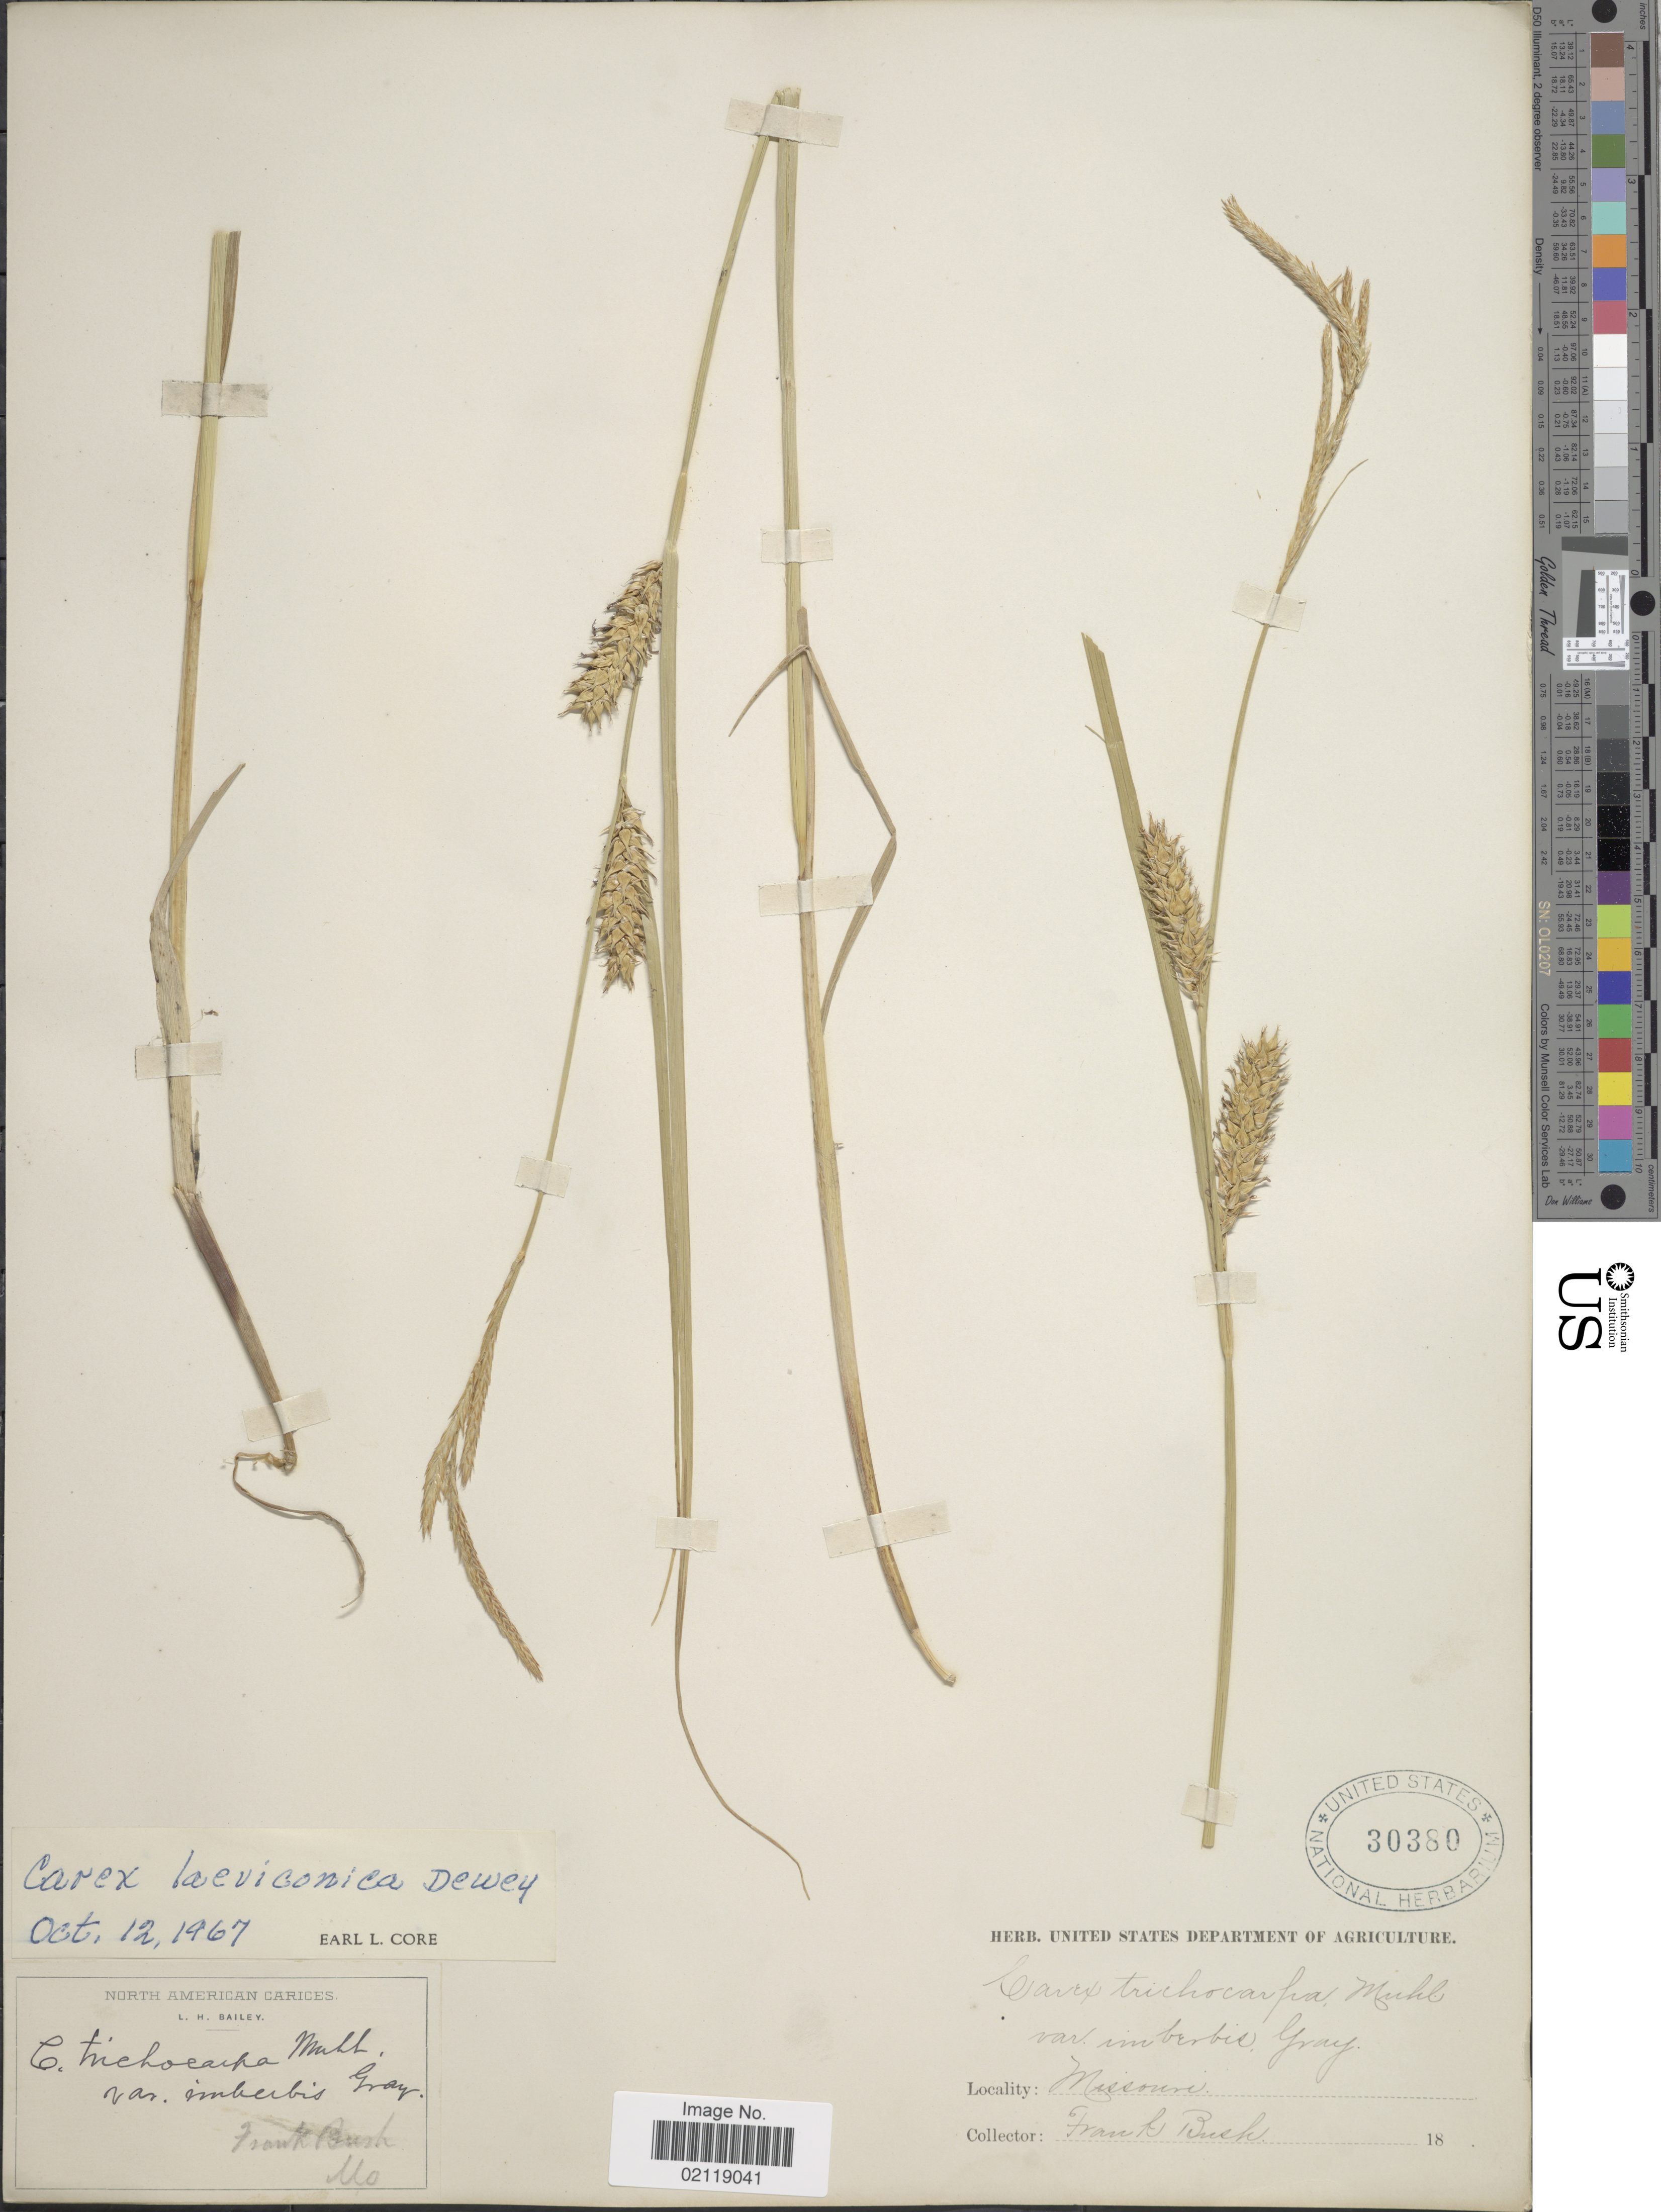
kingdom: Plantae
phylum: Tracheophyta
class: Liliopsida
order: Poales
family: Cyperaceae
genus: Carex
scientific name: Carex laeviconica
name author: Dewey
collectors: F. Bush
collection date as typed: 18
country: United States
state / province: Missouri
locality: Mo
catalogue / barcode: US 30380